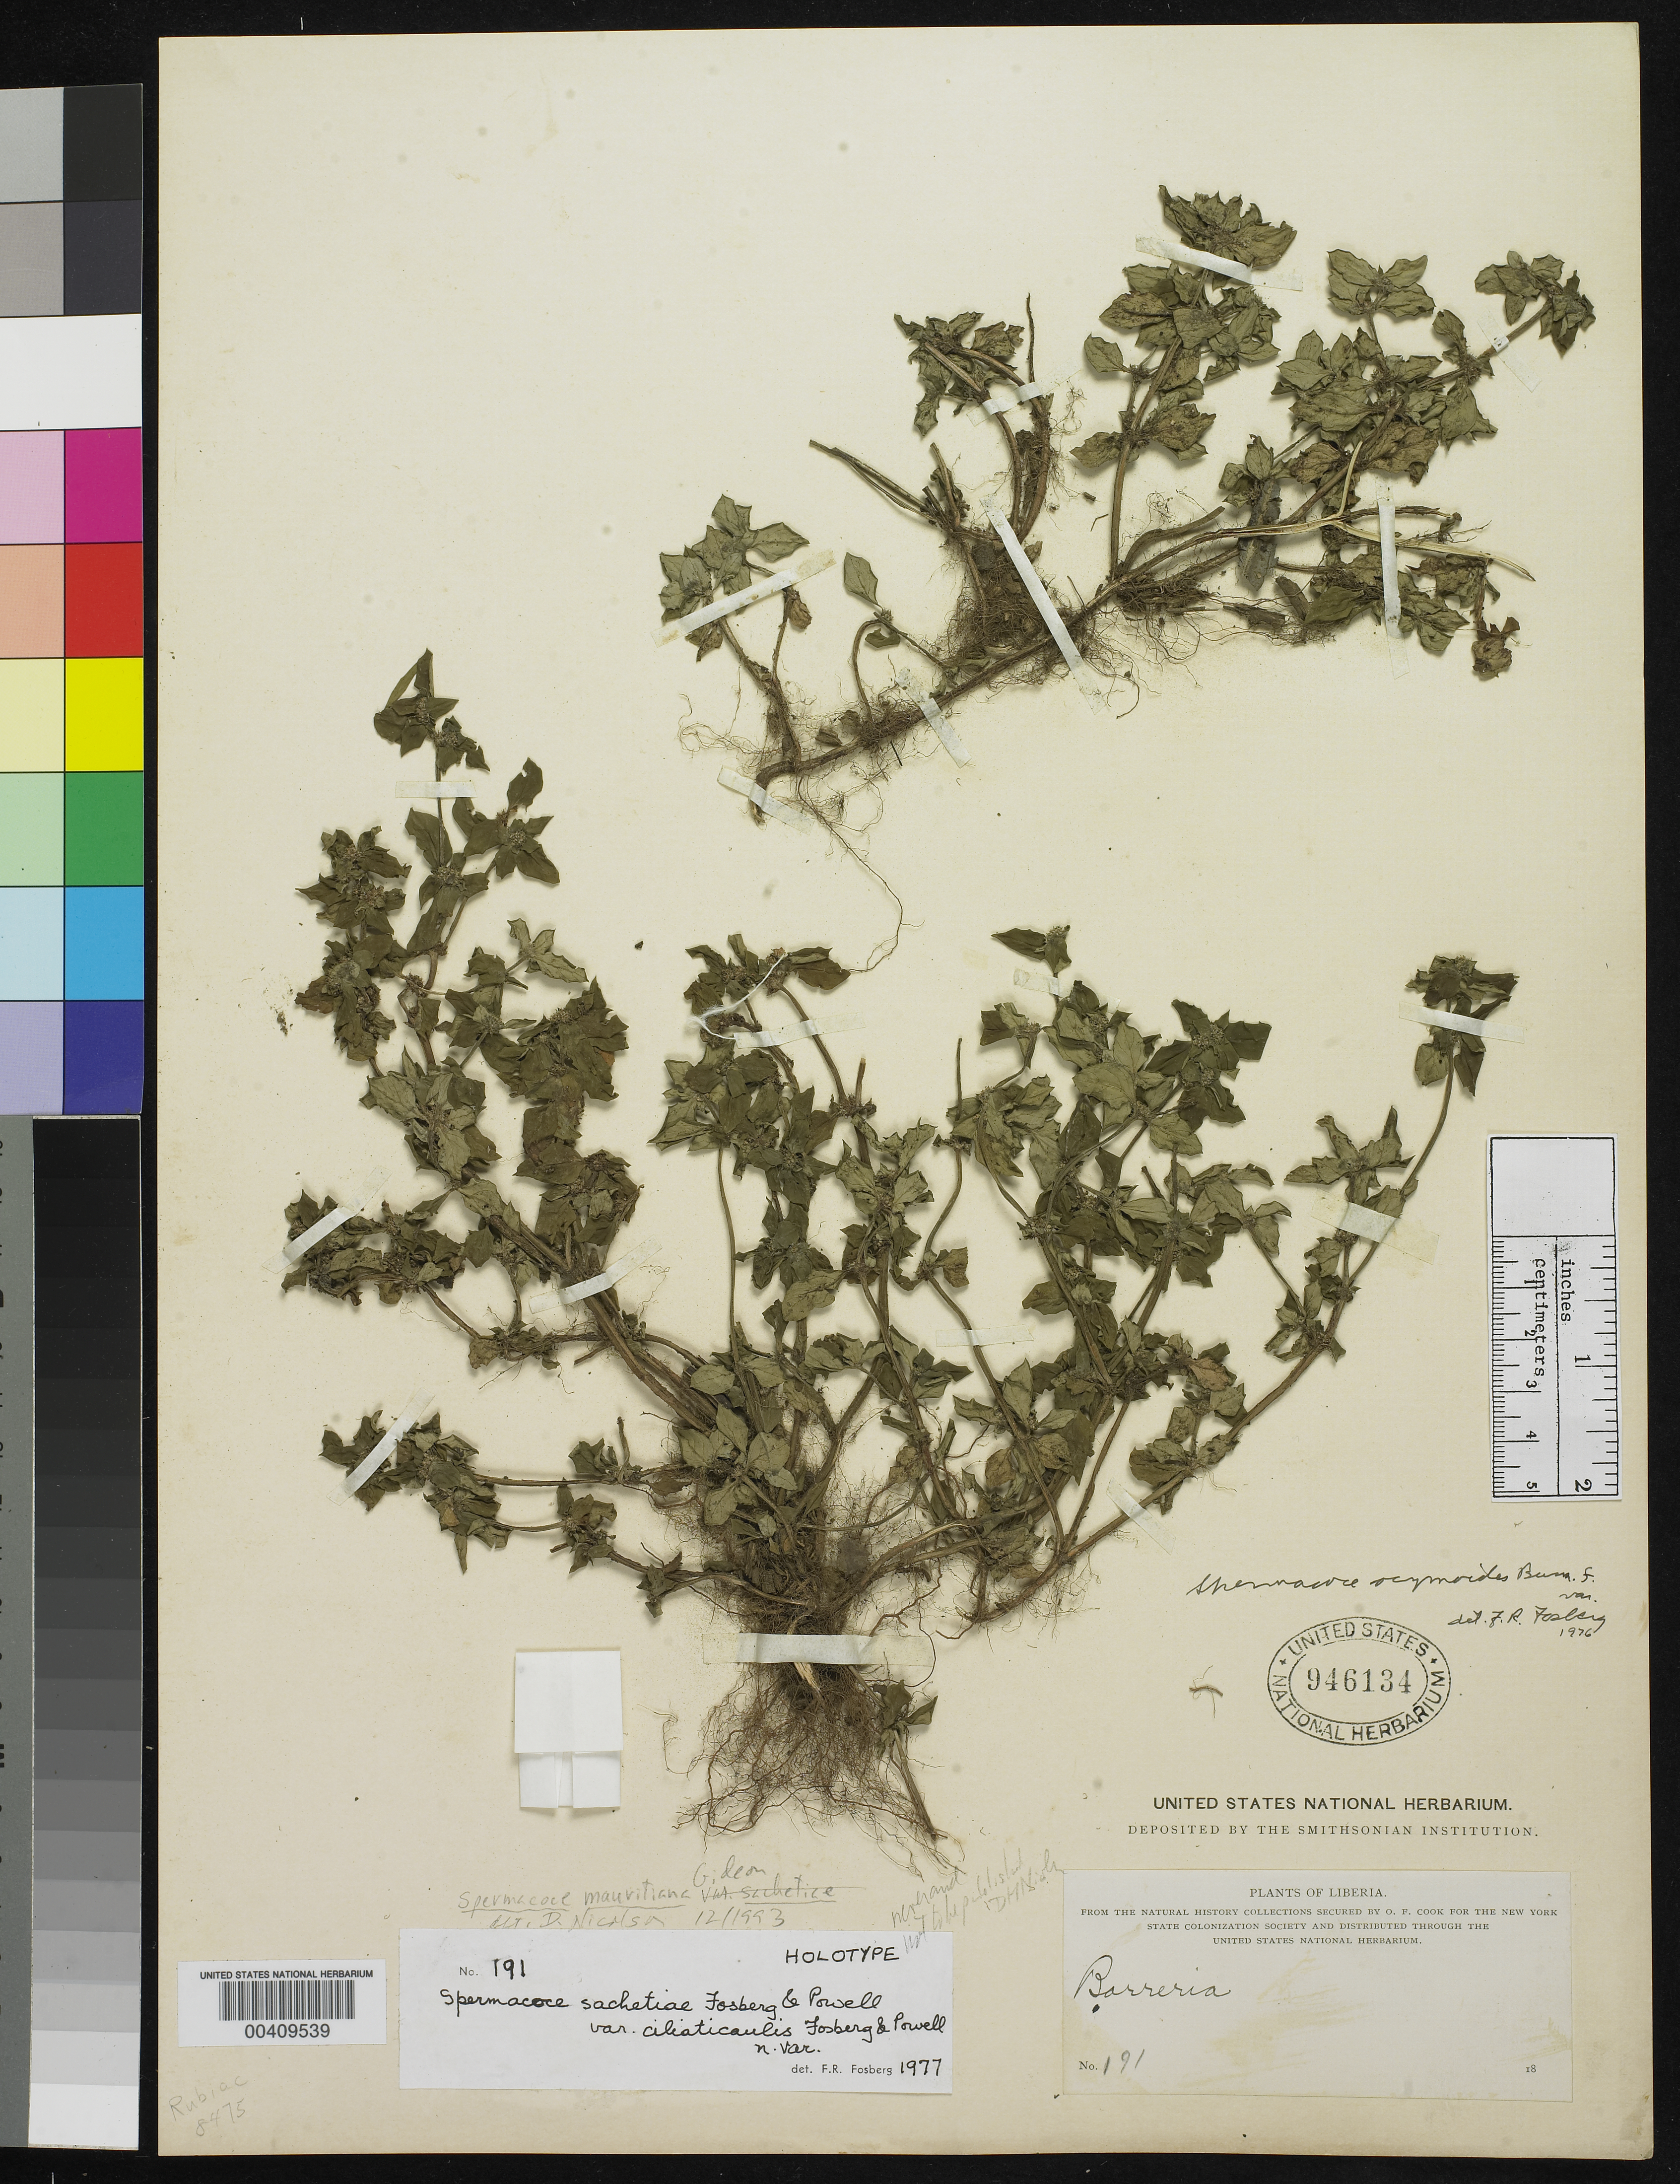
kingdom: Plantae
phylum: Tracheophyta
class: Magnoliopsida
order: Gentianales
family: Rubiaceae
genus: Spermacoce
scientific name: Spermacoce mauritiana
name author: Gideon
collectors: O. F. Cook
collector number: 191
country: Liberia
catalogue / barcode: US 946134